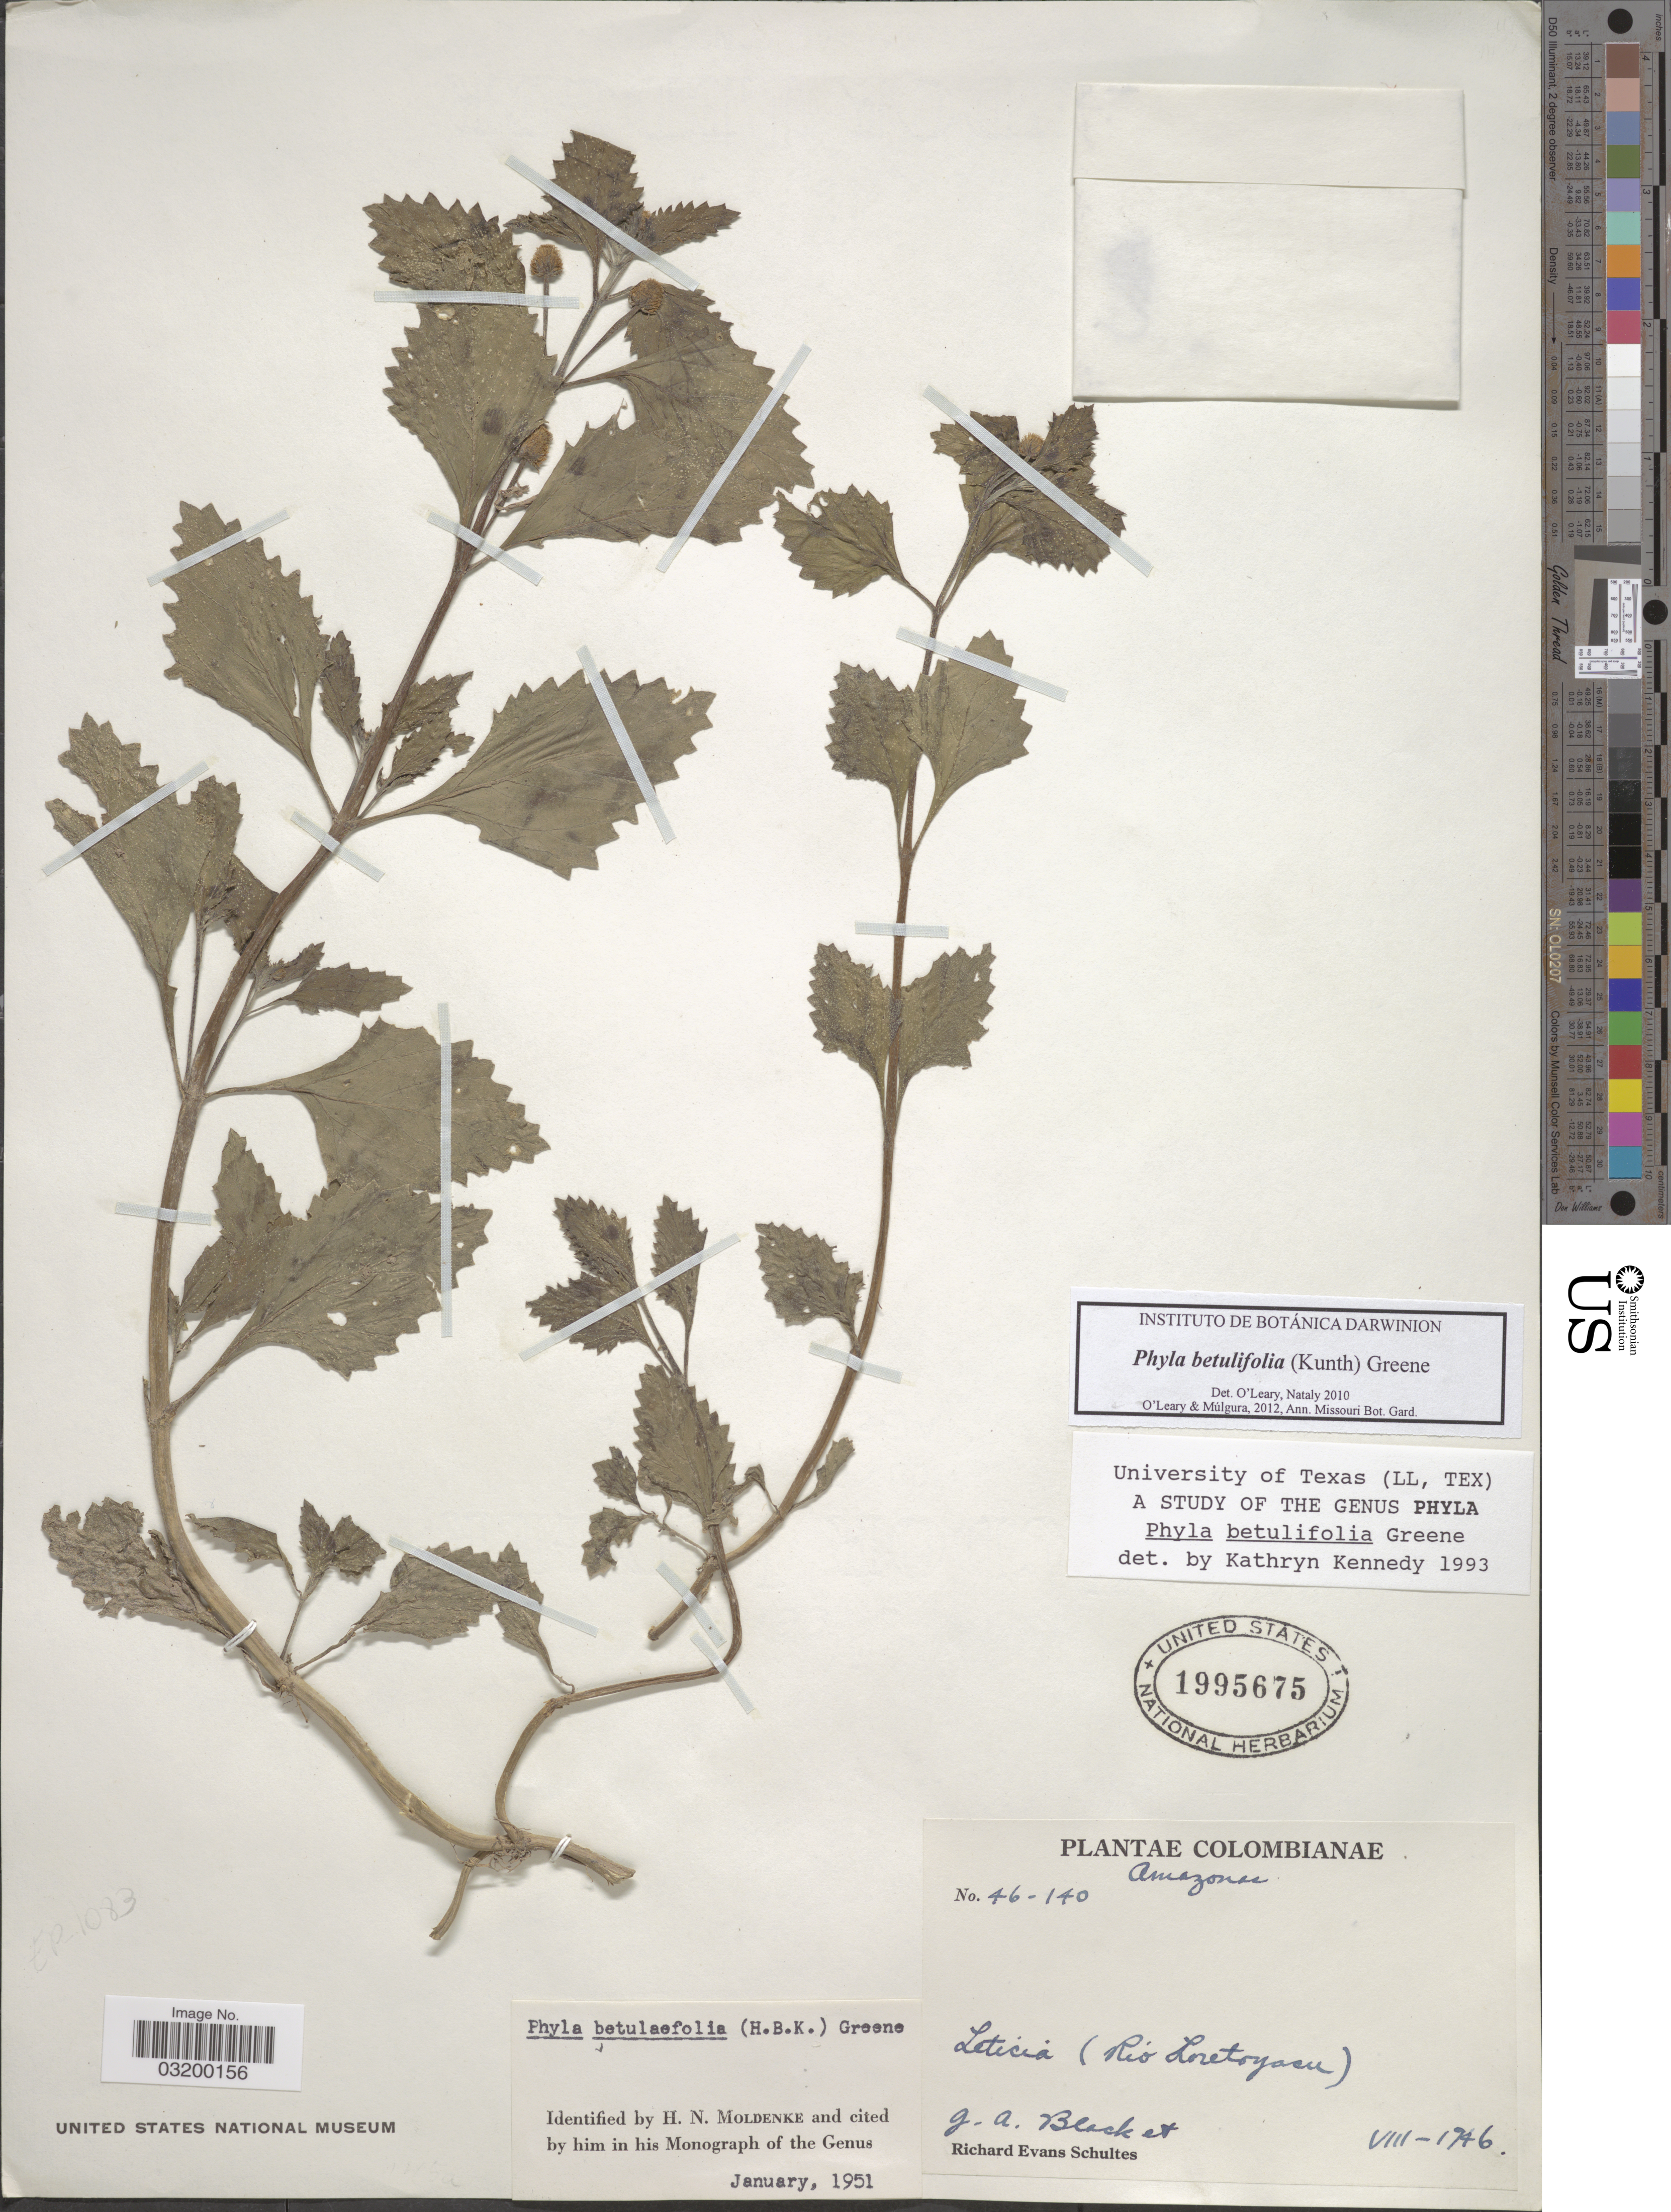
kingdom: Plantae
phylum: Tracheophyta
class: Magnoliopsida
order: Lamiales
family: Verbenaceae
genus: Phyla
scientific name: Phyla betulifolia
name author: (Kunth) Greene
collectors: G. A. Black & R. E. Schultes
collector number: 46-140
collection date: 1946-08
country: Colombia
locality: Laticia (Rio Loretoyacu).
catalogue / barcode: US 1995675